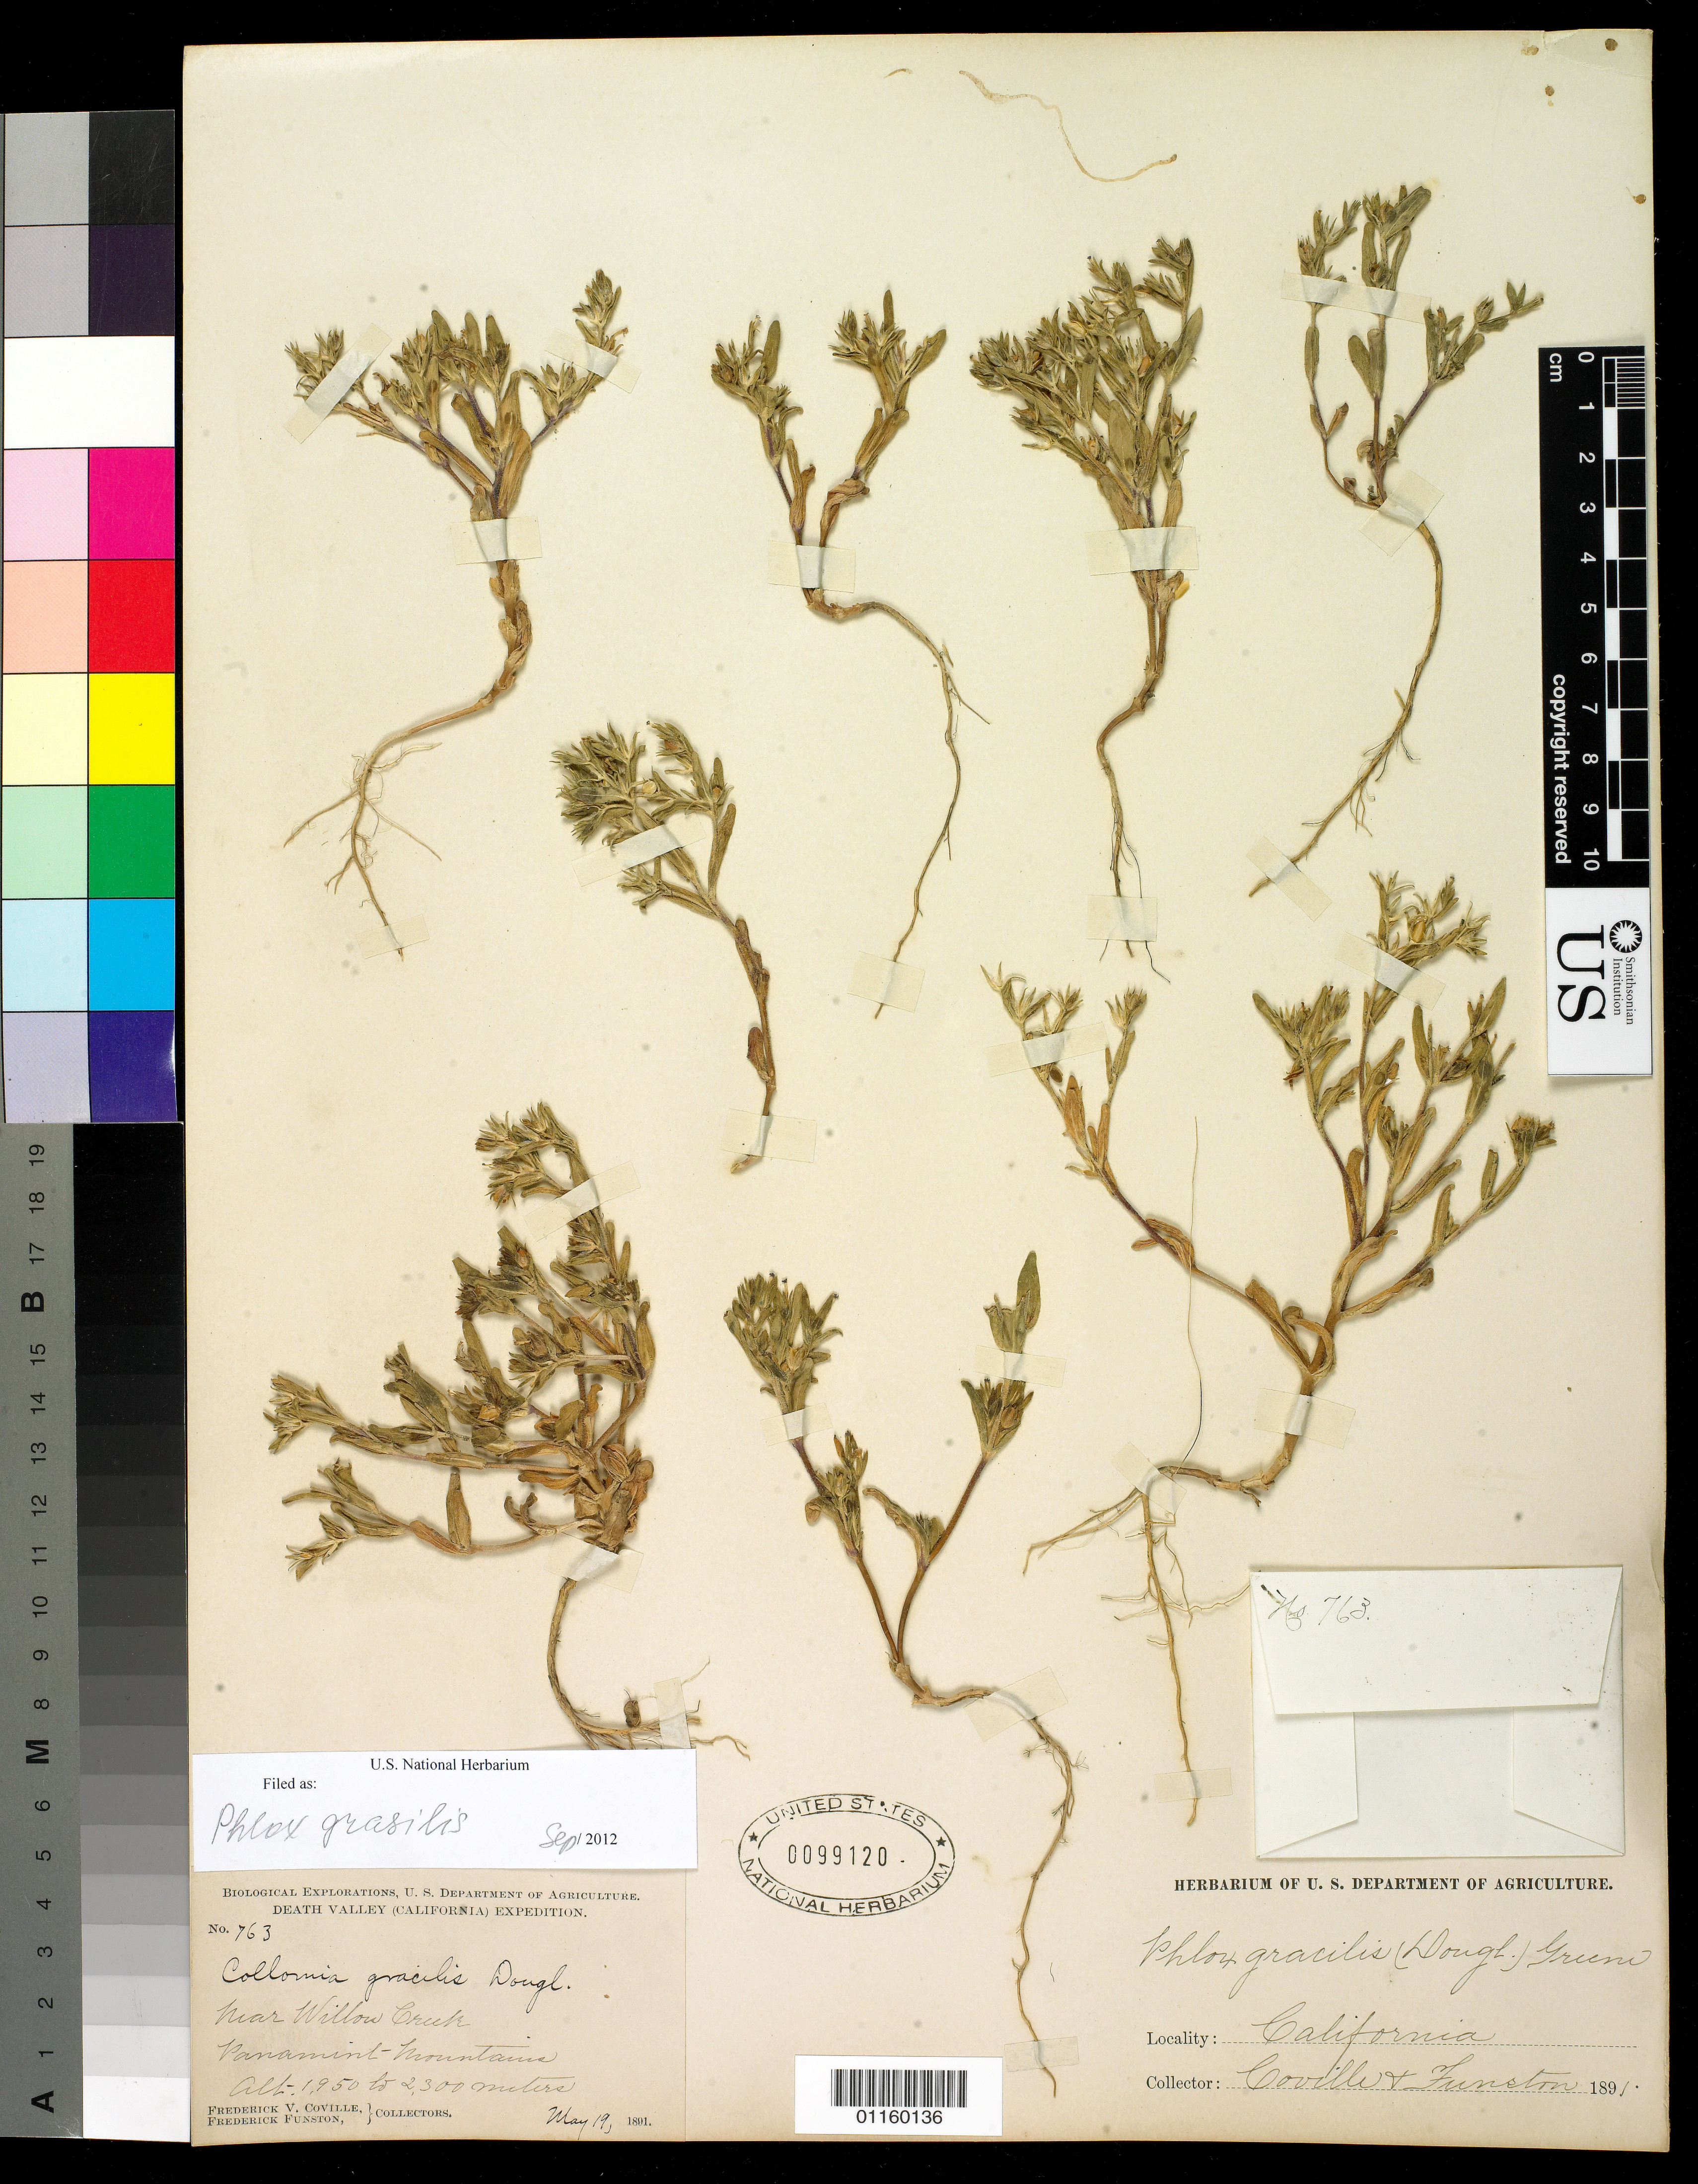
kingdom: Plantae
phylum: Tracheophyta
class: Magnoliopsida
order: Ericales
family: Polemoniaceae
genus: Microsteris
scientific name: Microsteris gracilis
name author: (Hook.) Greene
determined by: (US) Smithsonian Institution - National Museum of Natural History - Department of Botany (UNITED STATES)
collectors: F. V. Coville & F. Funston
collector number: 763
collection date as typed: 19 May 1891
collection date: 1891-05-19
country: United States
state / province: California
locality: near Willow Creek, Panamint Mts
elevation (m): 1950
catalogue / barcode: US 99120